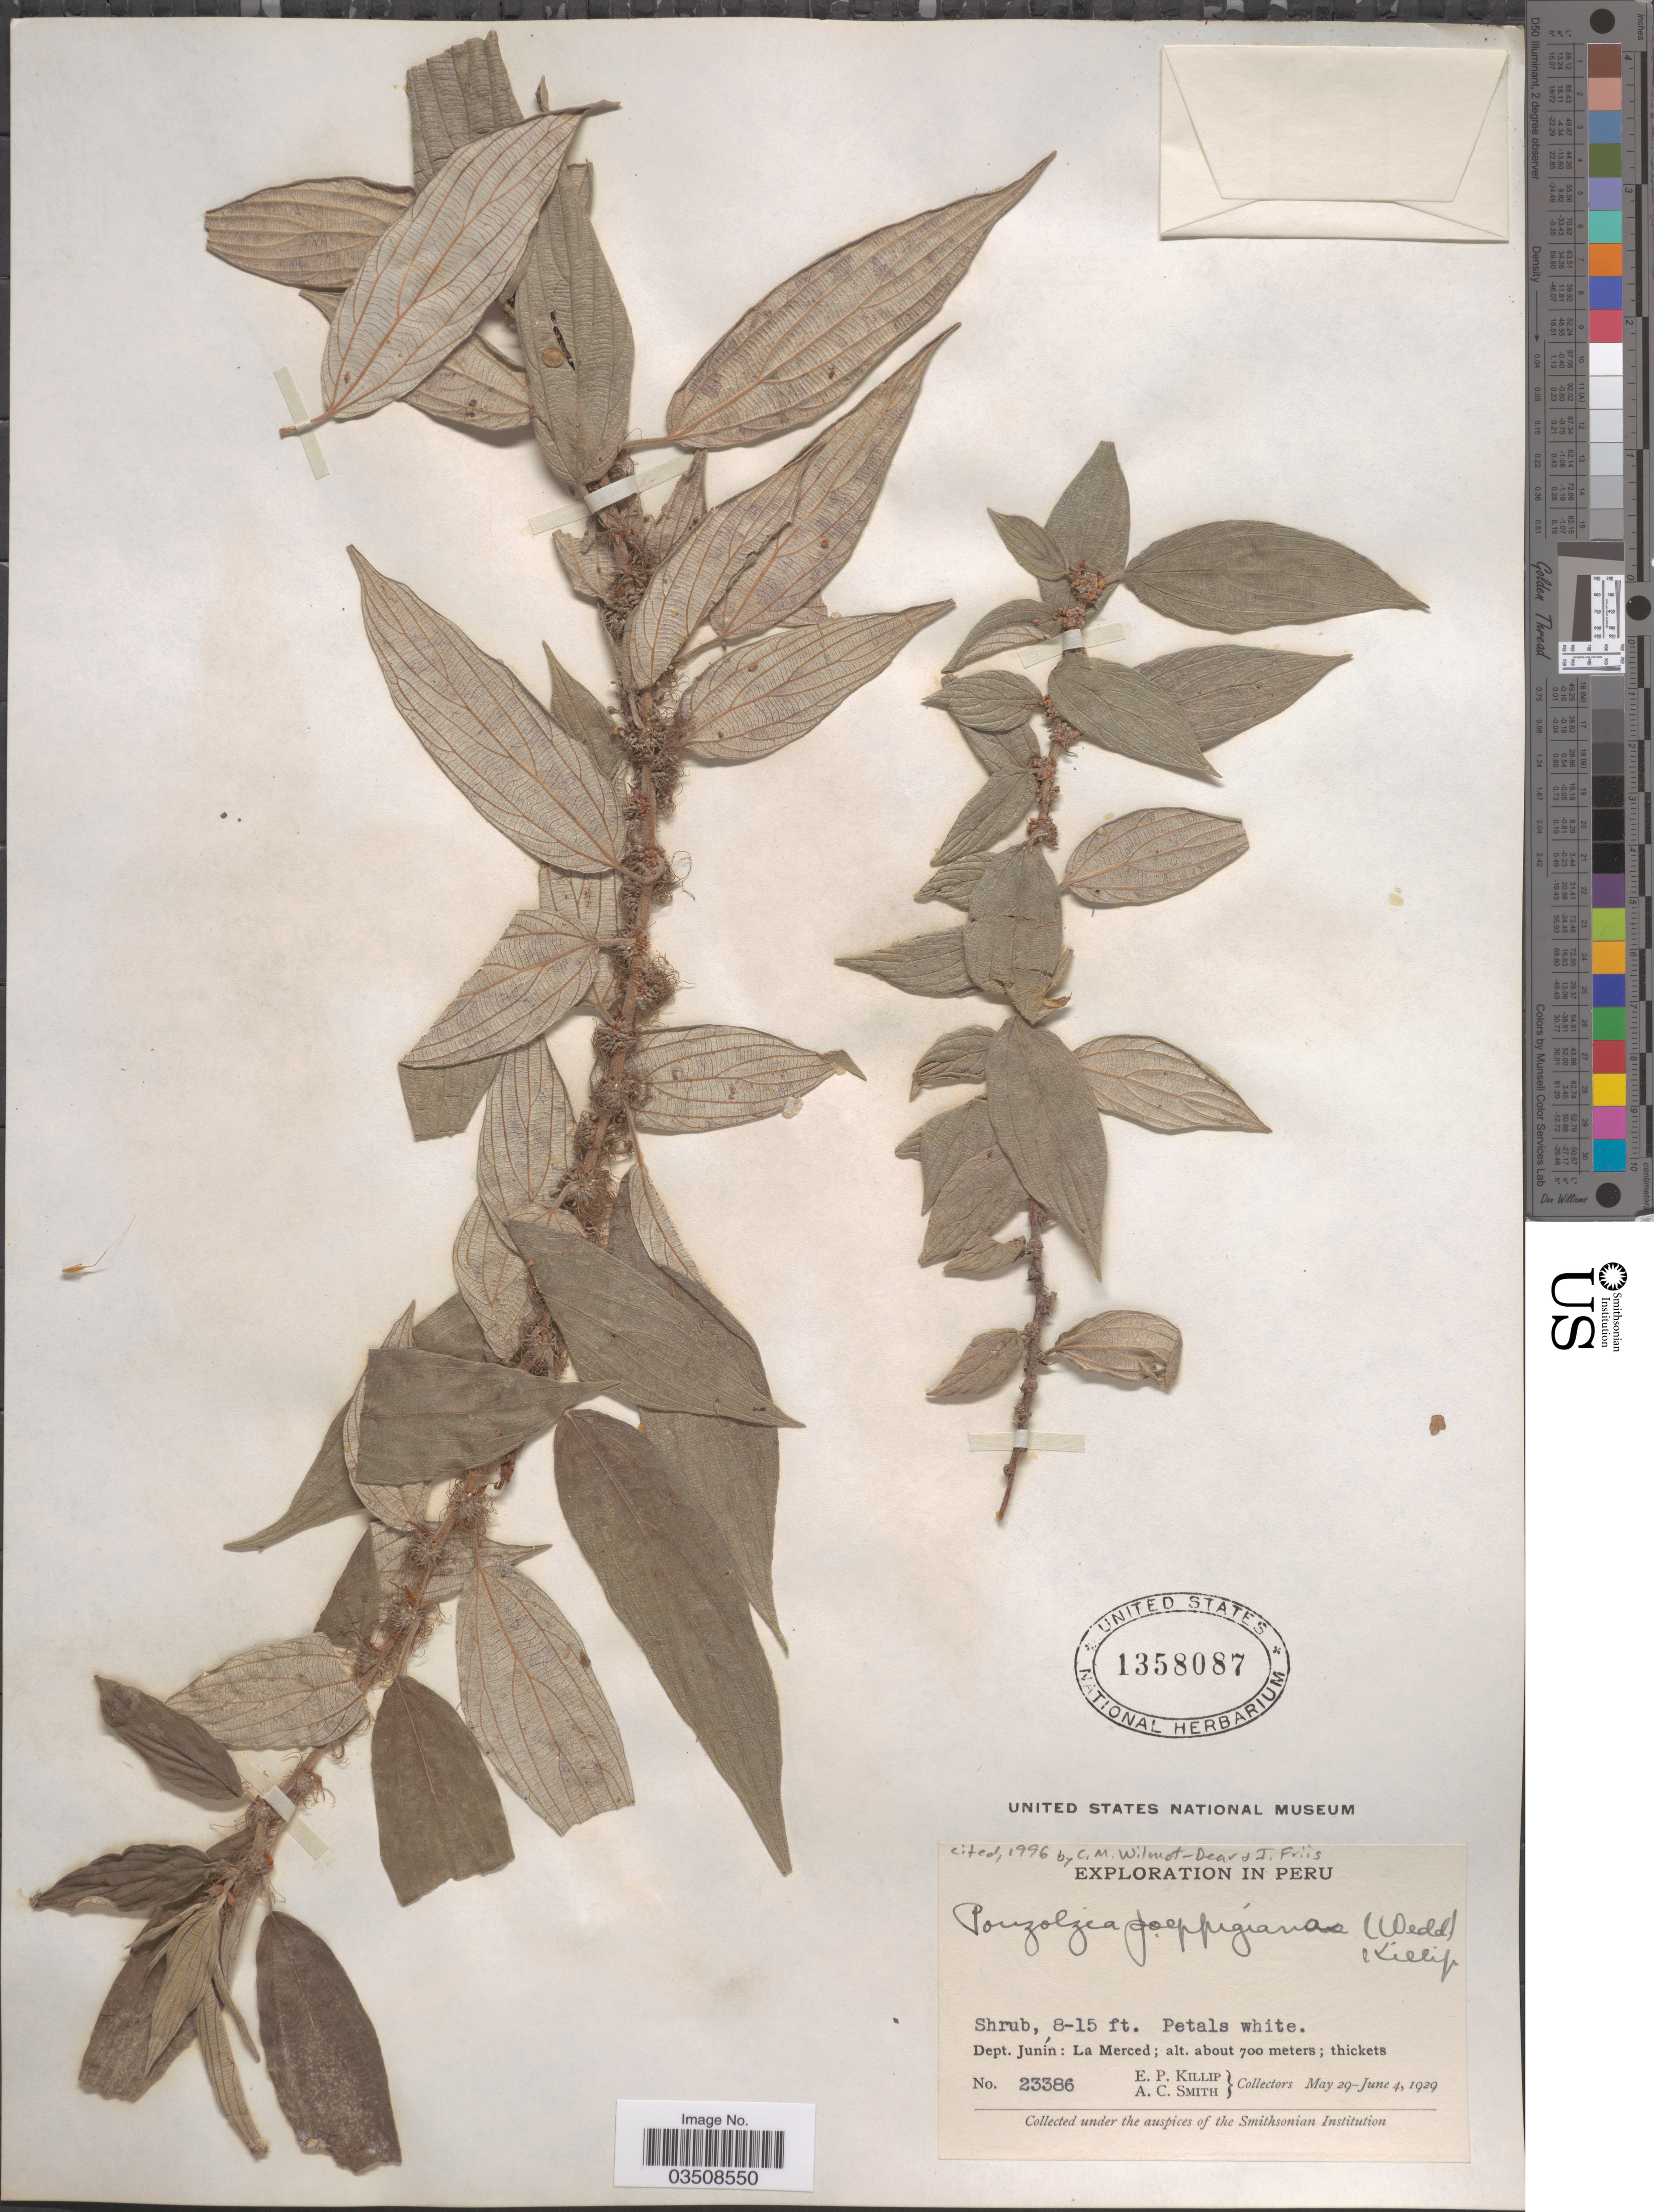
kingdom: Plantae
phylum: Tracheophyta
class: Magnoliopsida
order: Rosales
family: Urticaceae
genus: Pouzolzia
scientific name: Pouzolzia poeppigiana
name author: (Wedd.) Killip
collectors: E. P. Killip & A. C. Smith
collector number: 23386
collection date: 1929-05-29/1929-06-04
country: Peru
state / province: Junín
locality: Dept. Junín: La Merced.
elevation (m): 700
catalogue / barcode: US 1358087